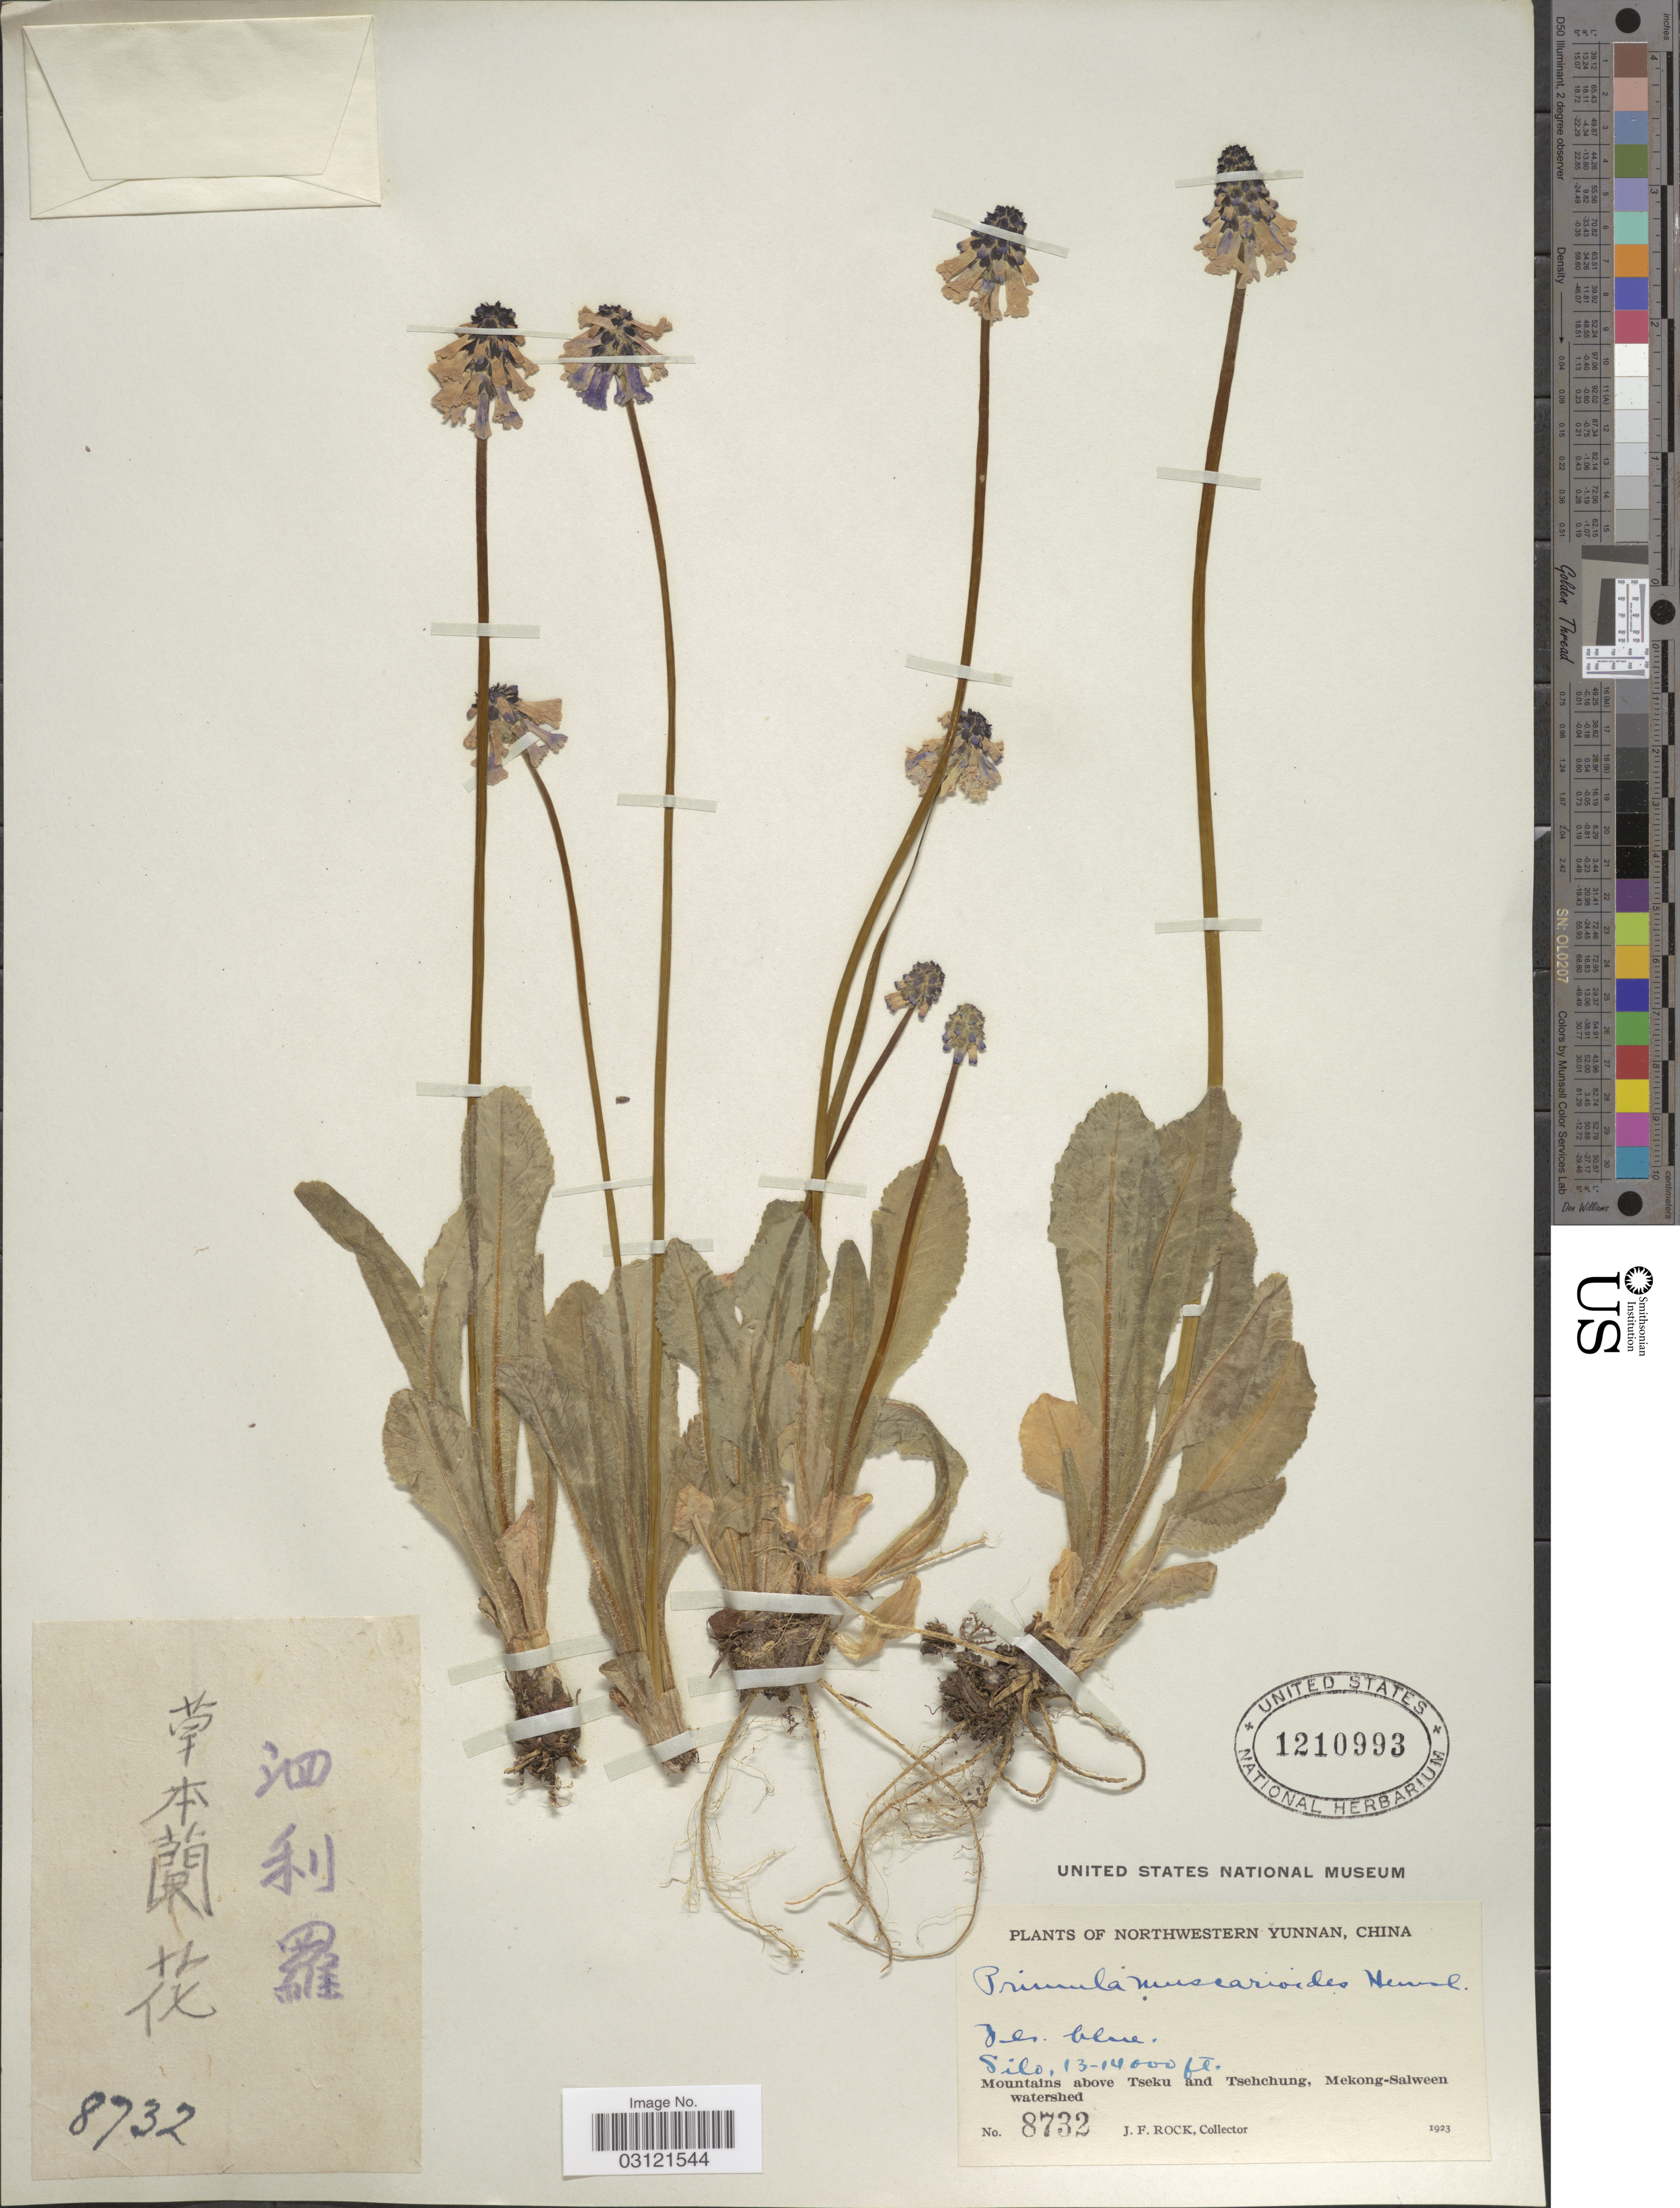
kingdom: Plantae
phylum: Tracheophyta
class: Magnoliopsida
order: Ericales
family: Primulaceae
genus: Primula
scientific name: Primula muscarioides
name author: Hemsl.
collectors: J. Rock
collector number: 8732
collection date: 1923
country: China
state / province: Yunnan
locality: Northwestern Yunnan. Silo. Mountains above Tseku and Tsehchung, Mekong-Salween watershed.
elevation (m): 3962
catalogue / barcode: US 1210993